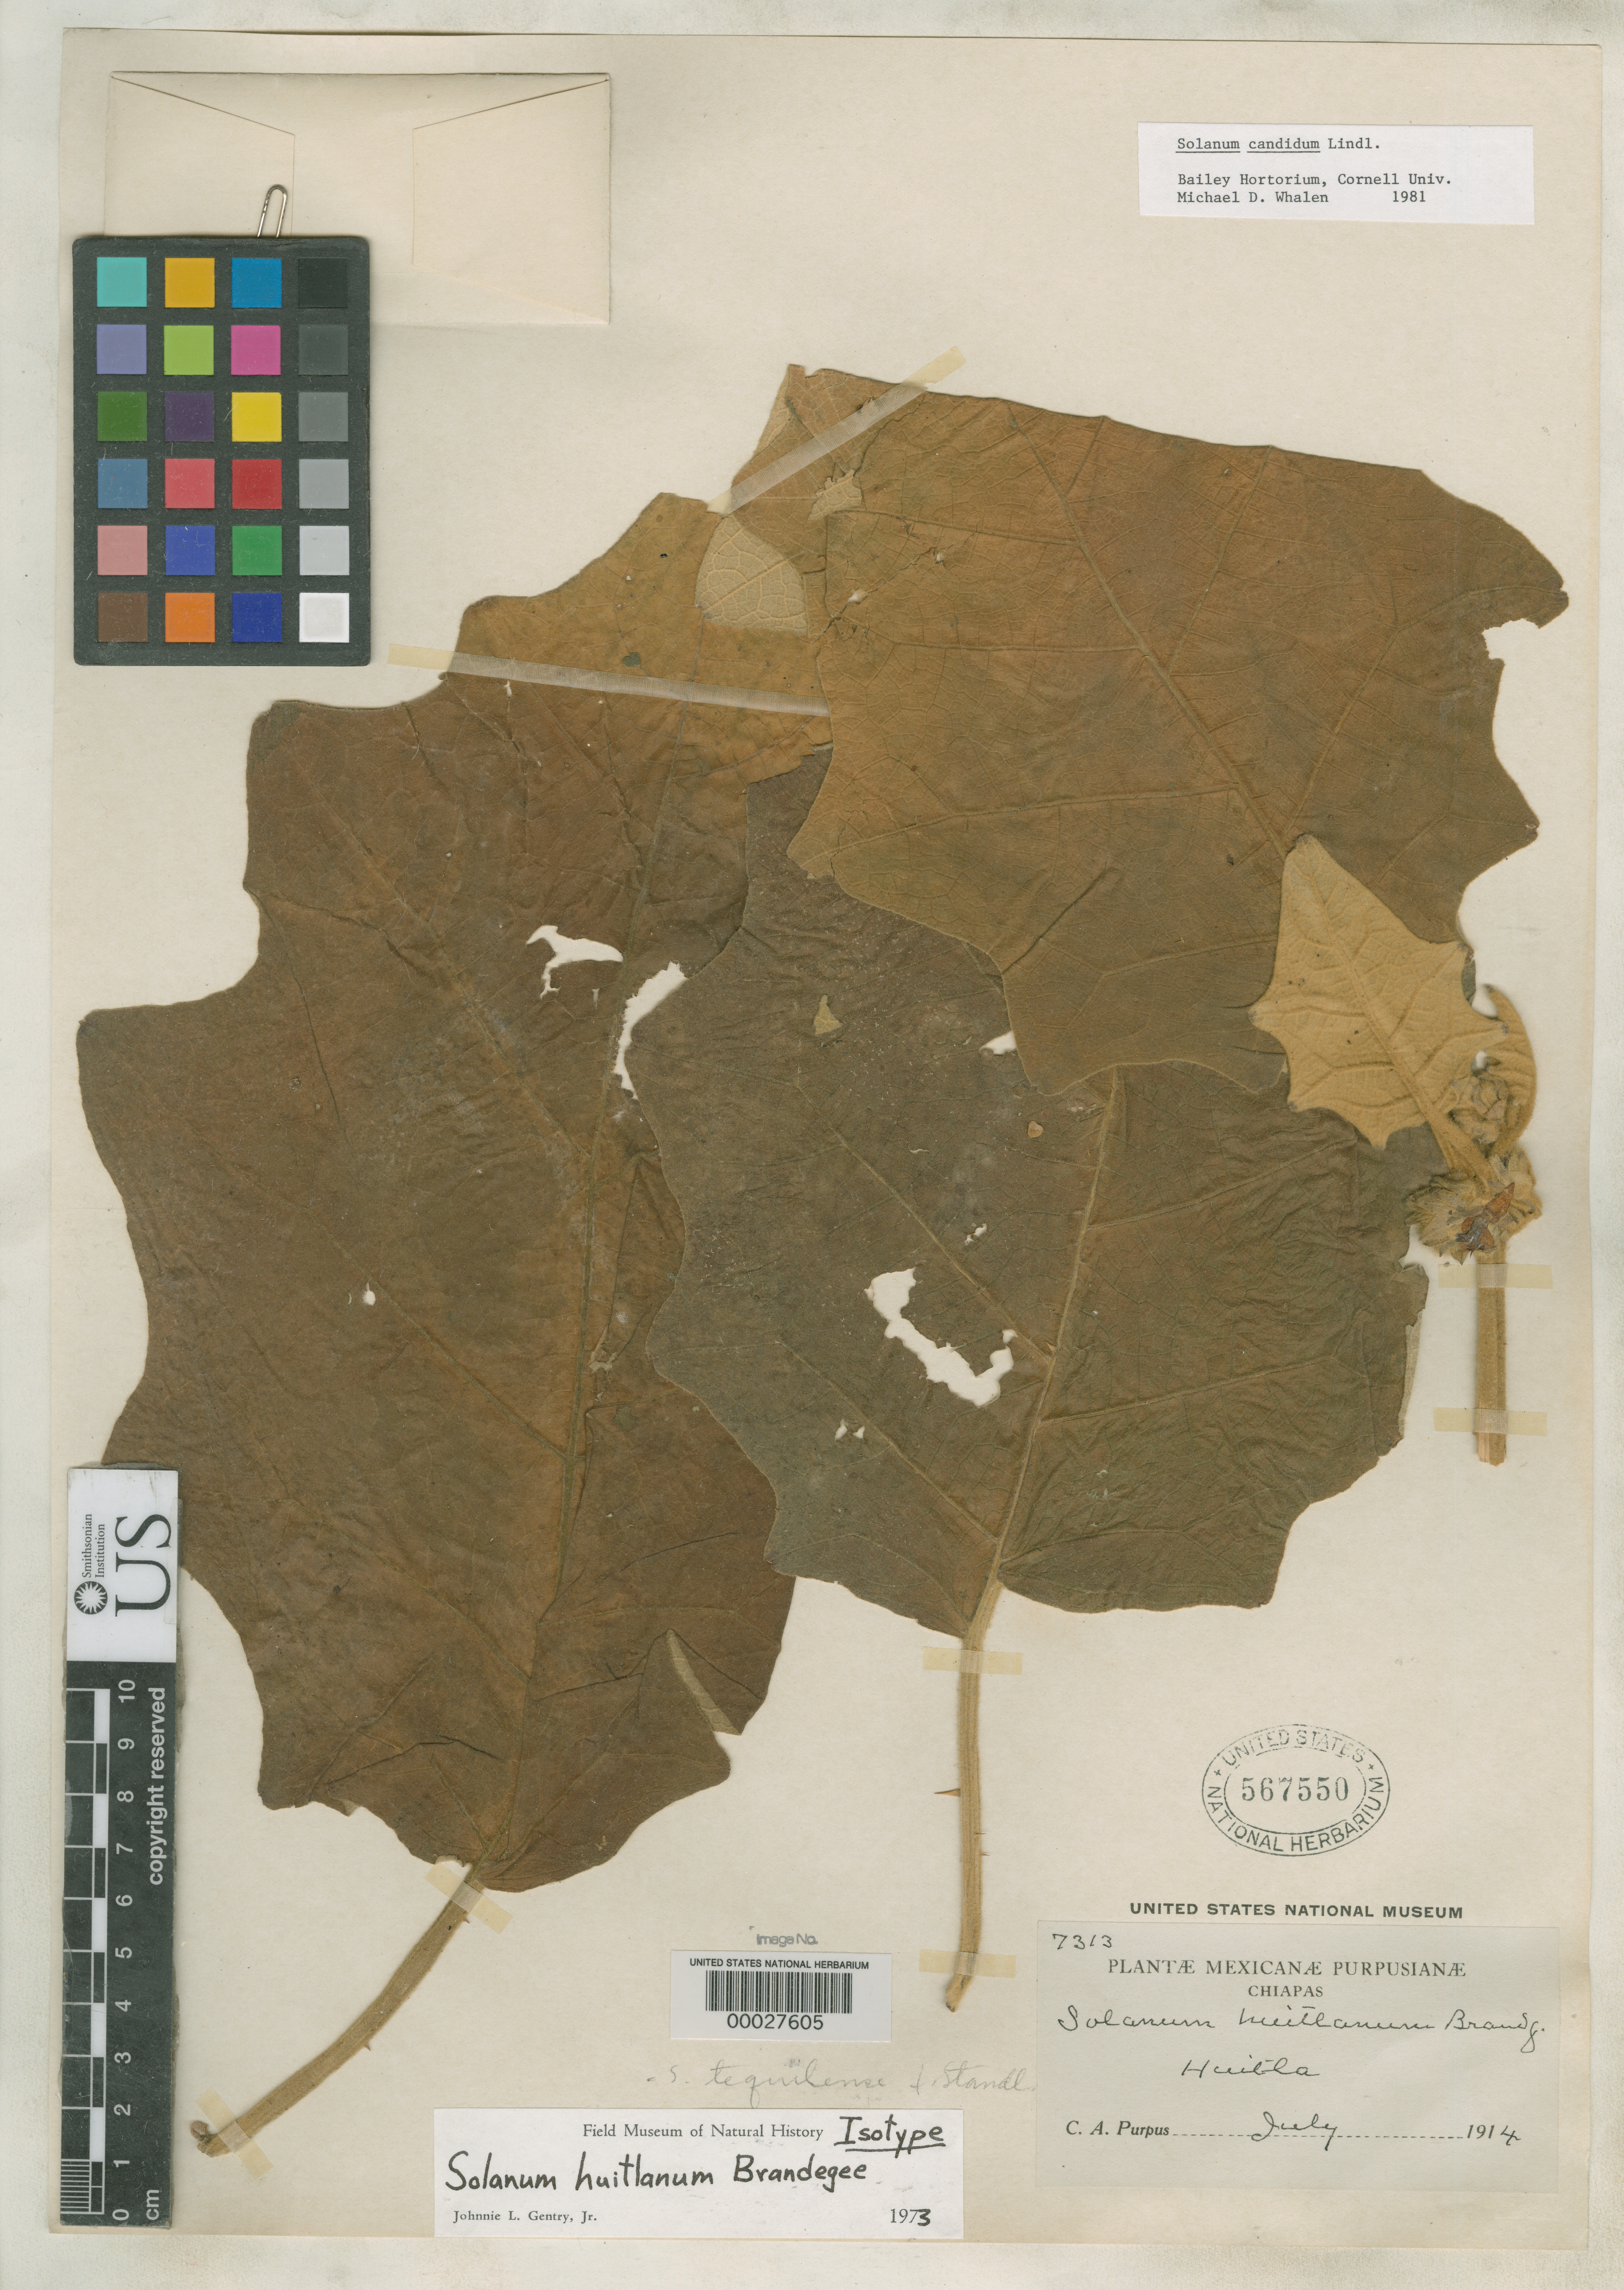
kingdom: Plantae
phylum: Tracheophyta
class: Magnoliopsida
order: Solanales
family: Solanaceae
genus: Solanum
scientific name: Solanum huitlanum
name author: Brandegee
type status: Isotype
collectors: C. A. Purpus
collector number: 7313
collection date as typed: Jul 1914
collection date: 1914-07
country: Mexico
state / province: Chiapas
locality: Near Huitla.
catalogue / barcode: US 567550